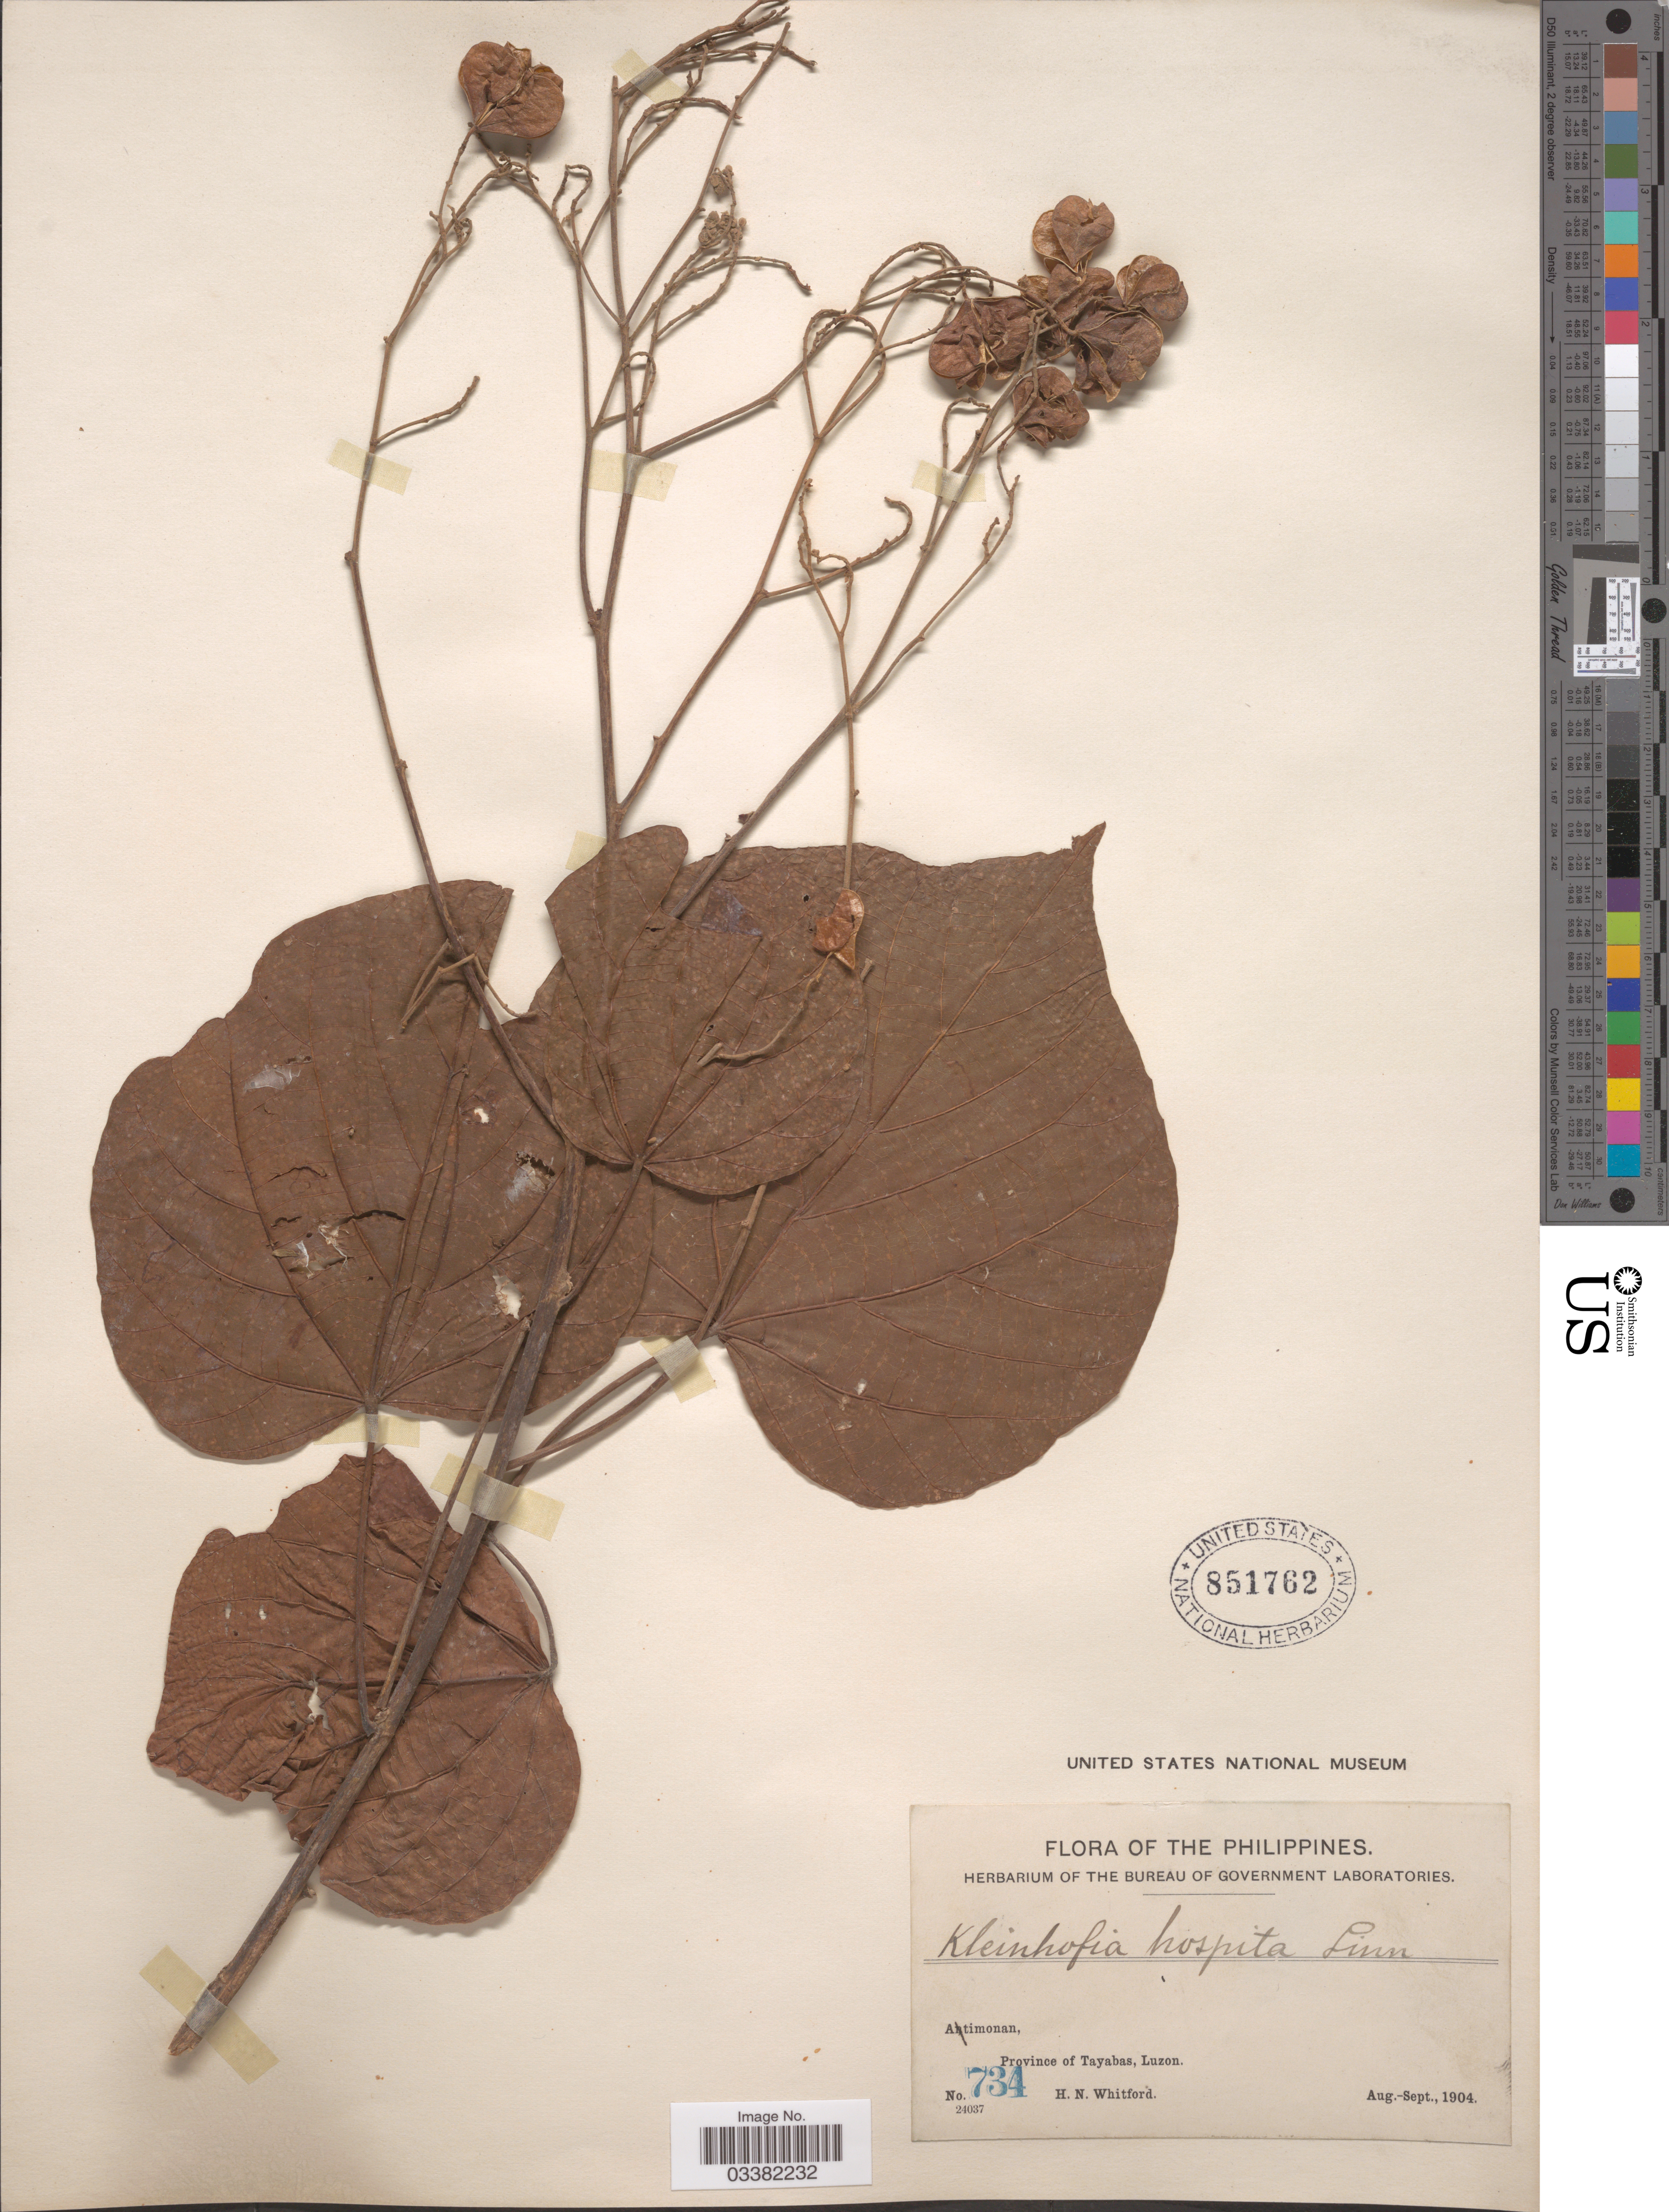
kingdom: Plantae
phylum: Tracheophyta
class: Magnoliopsida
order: Malvales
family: Malvaceae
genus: Kleinhovia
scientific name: Kleinhovia hospita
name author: L.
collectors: H. N. Whitford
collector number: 734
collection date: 1904-08/1904-09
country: Philippines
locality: Atimonan, Province of Tayabas, Luzon.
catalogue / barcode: US 851762